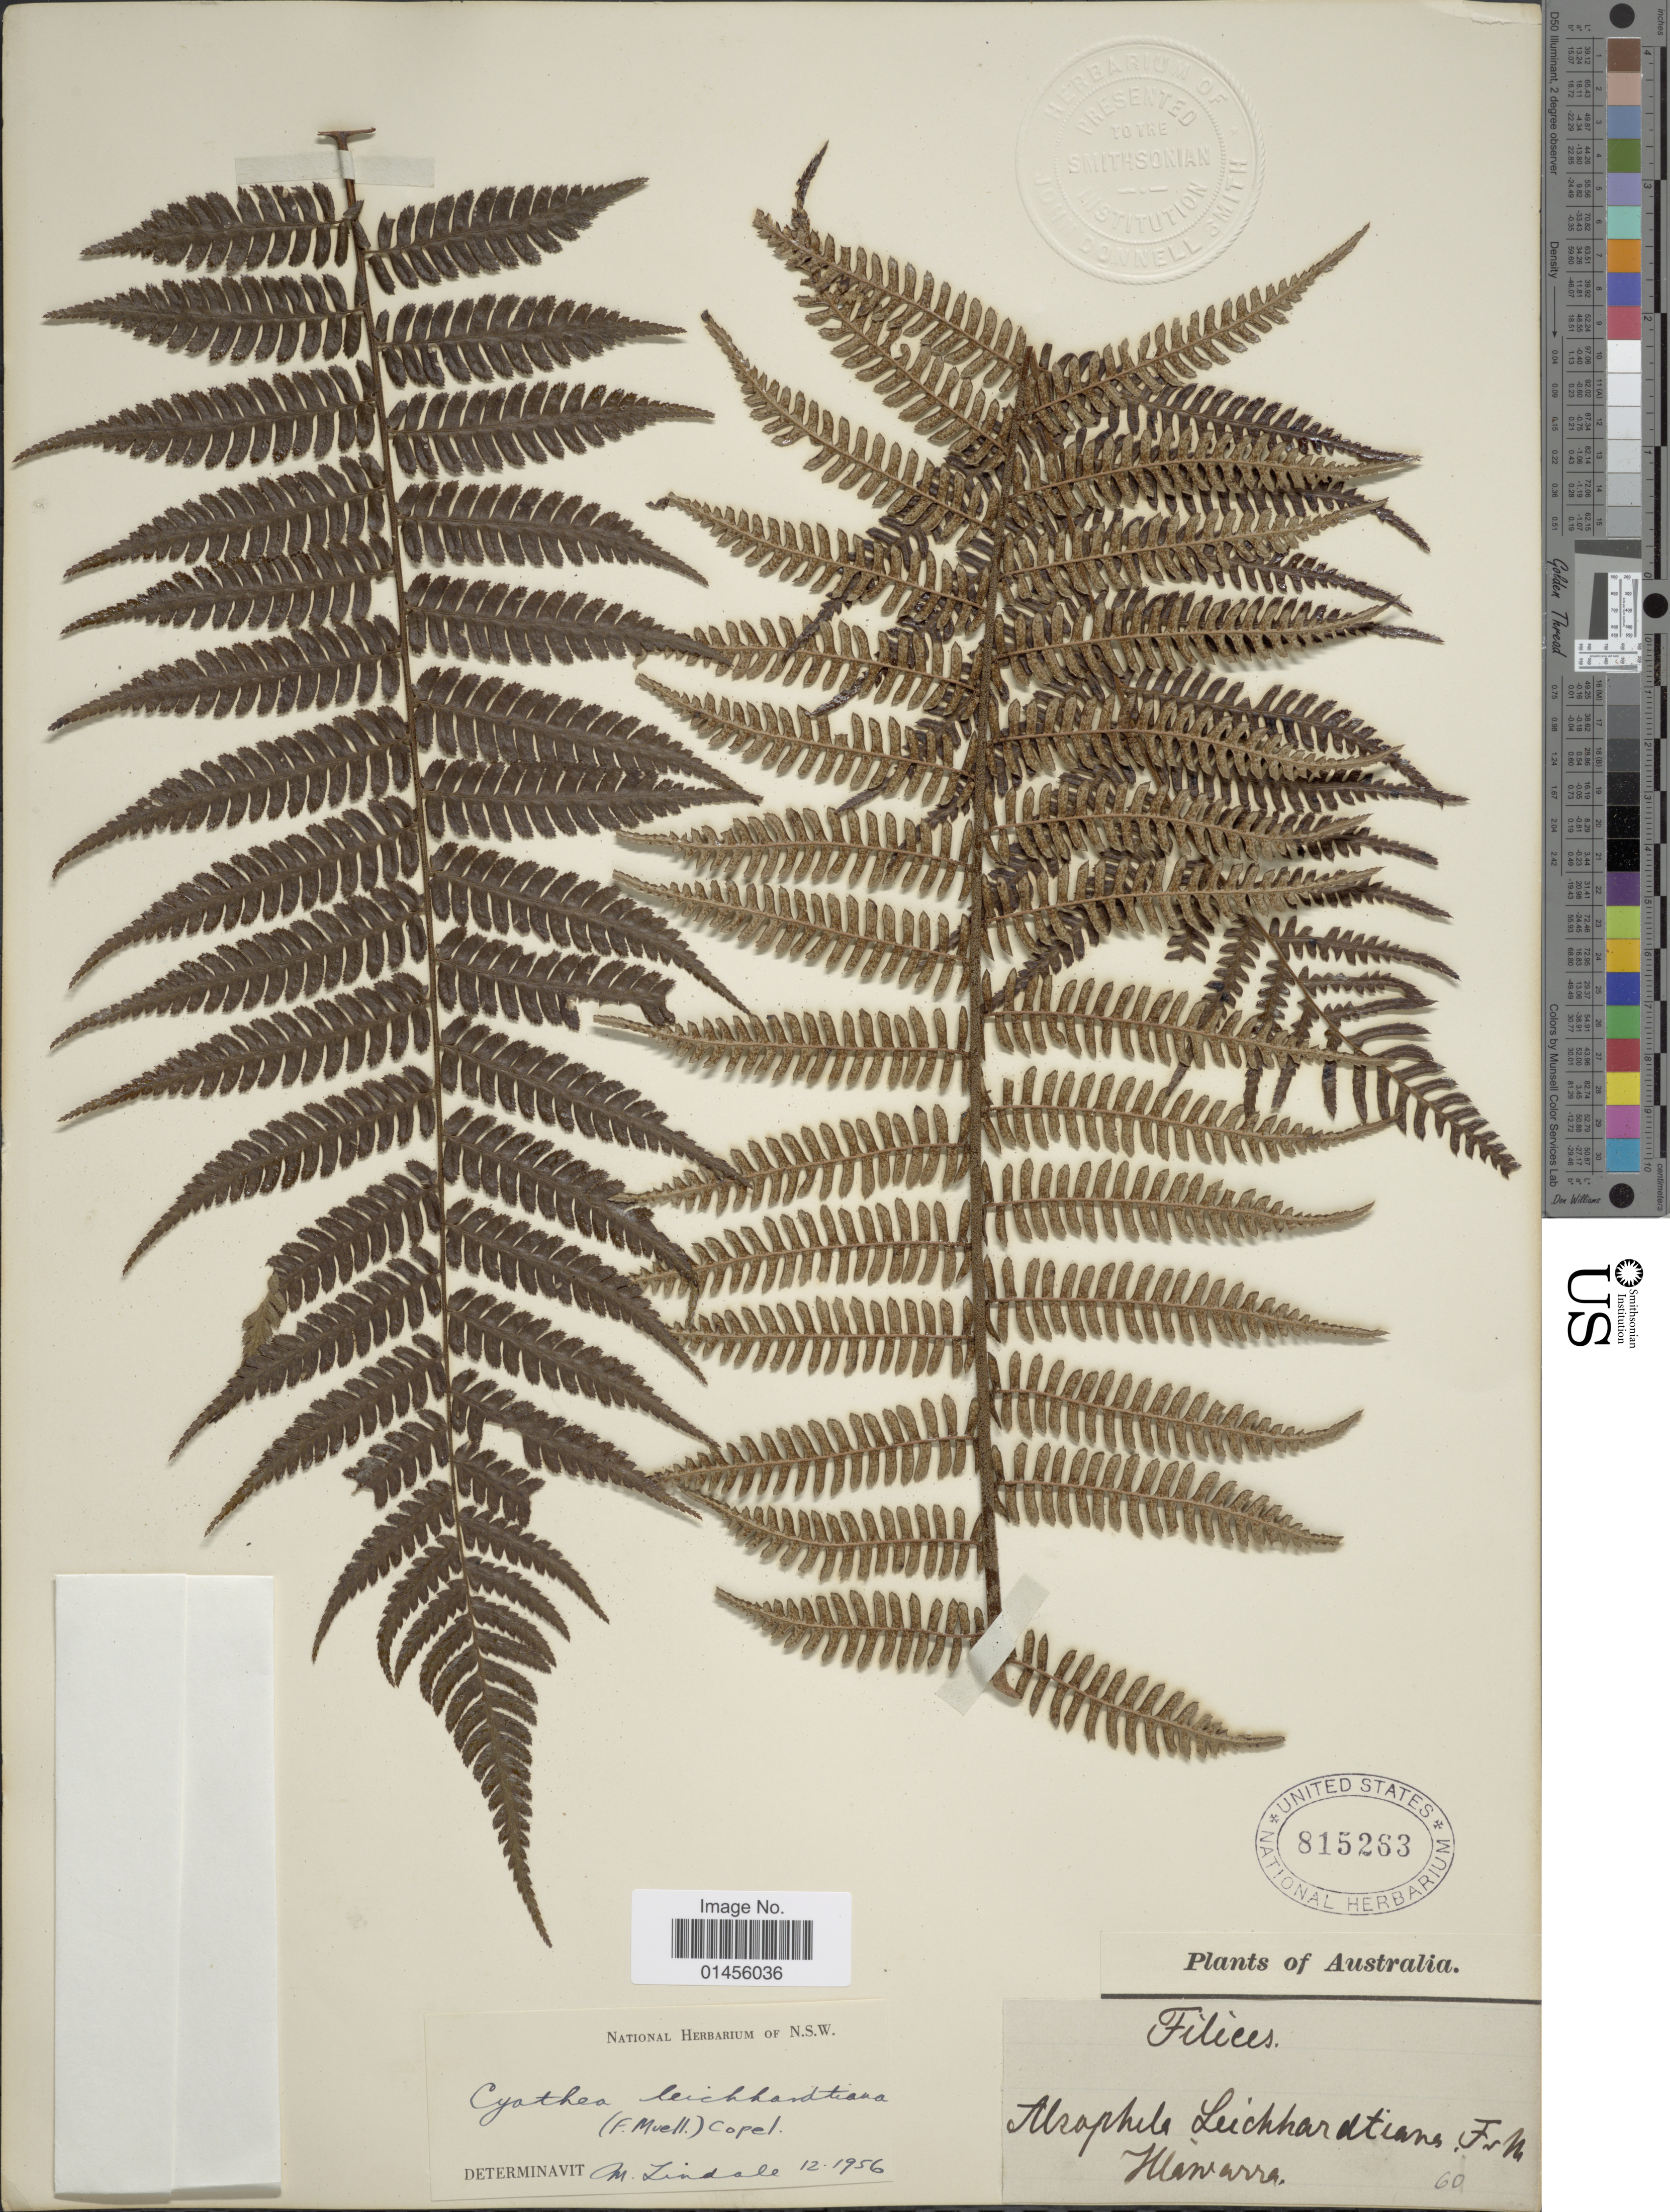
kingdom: Plantae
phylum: Tracheophyta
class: Polypodiopsida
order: Cyatheales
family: Cyatheaceae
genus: Alsophila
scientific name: Alsophila australis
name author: R. Br.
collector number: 60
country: Australia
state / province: New South Wales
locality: Illawarra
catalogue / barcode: US 815263